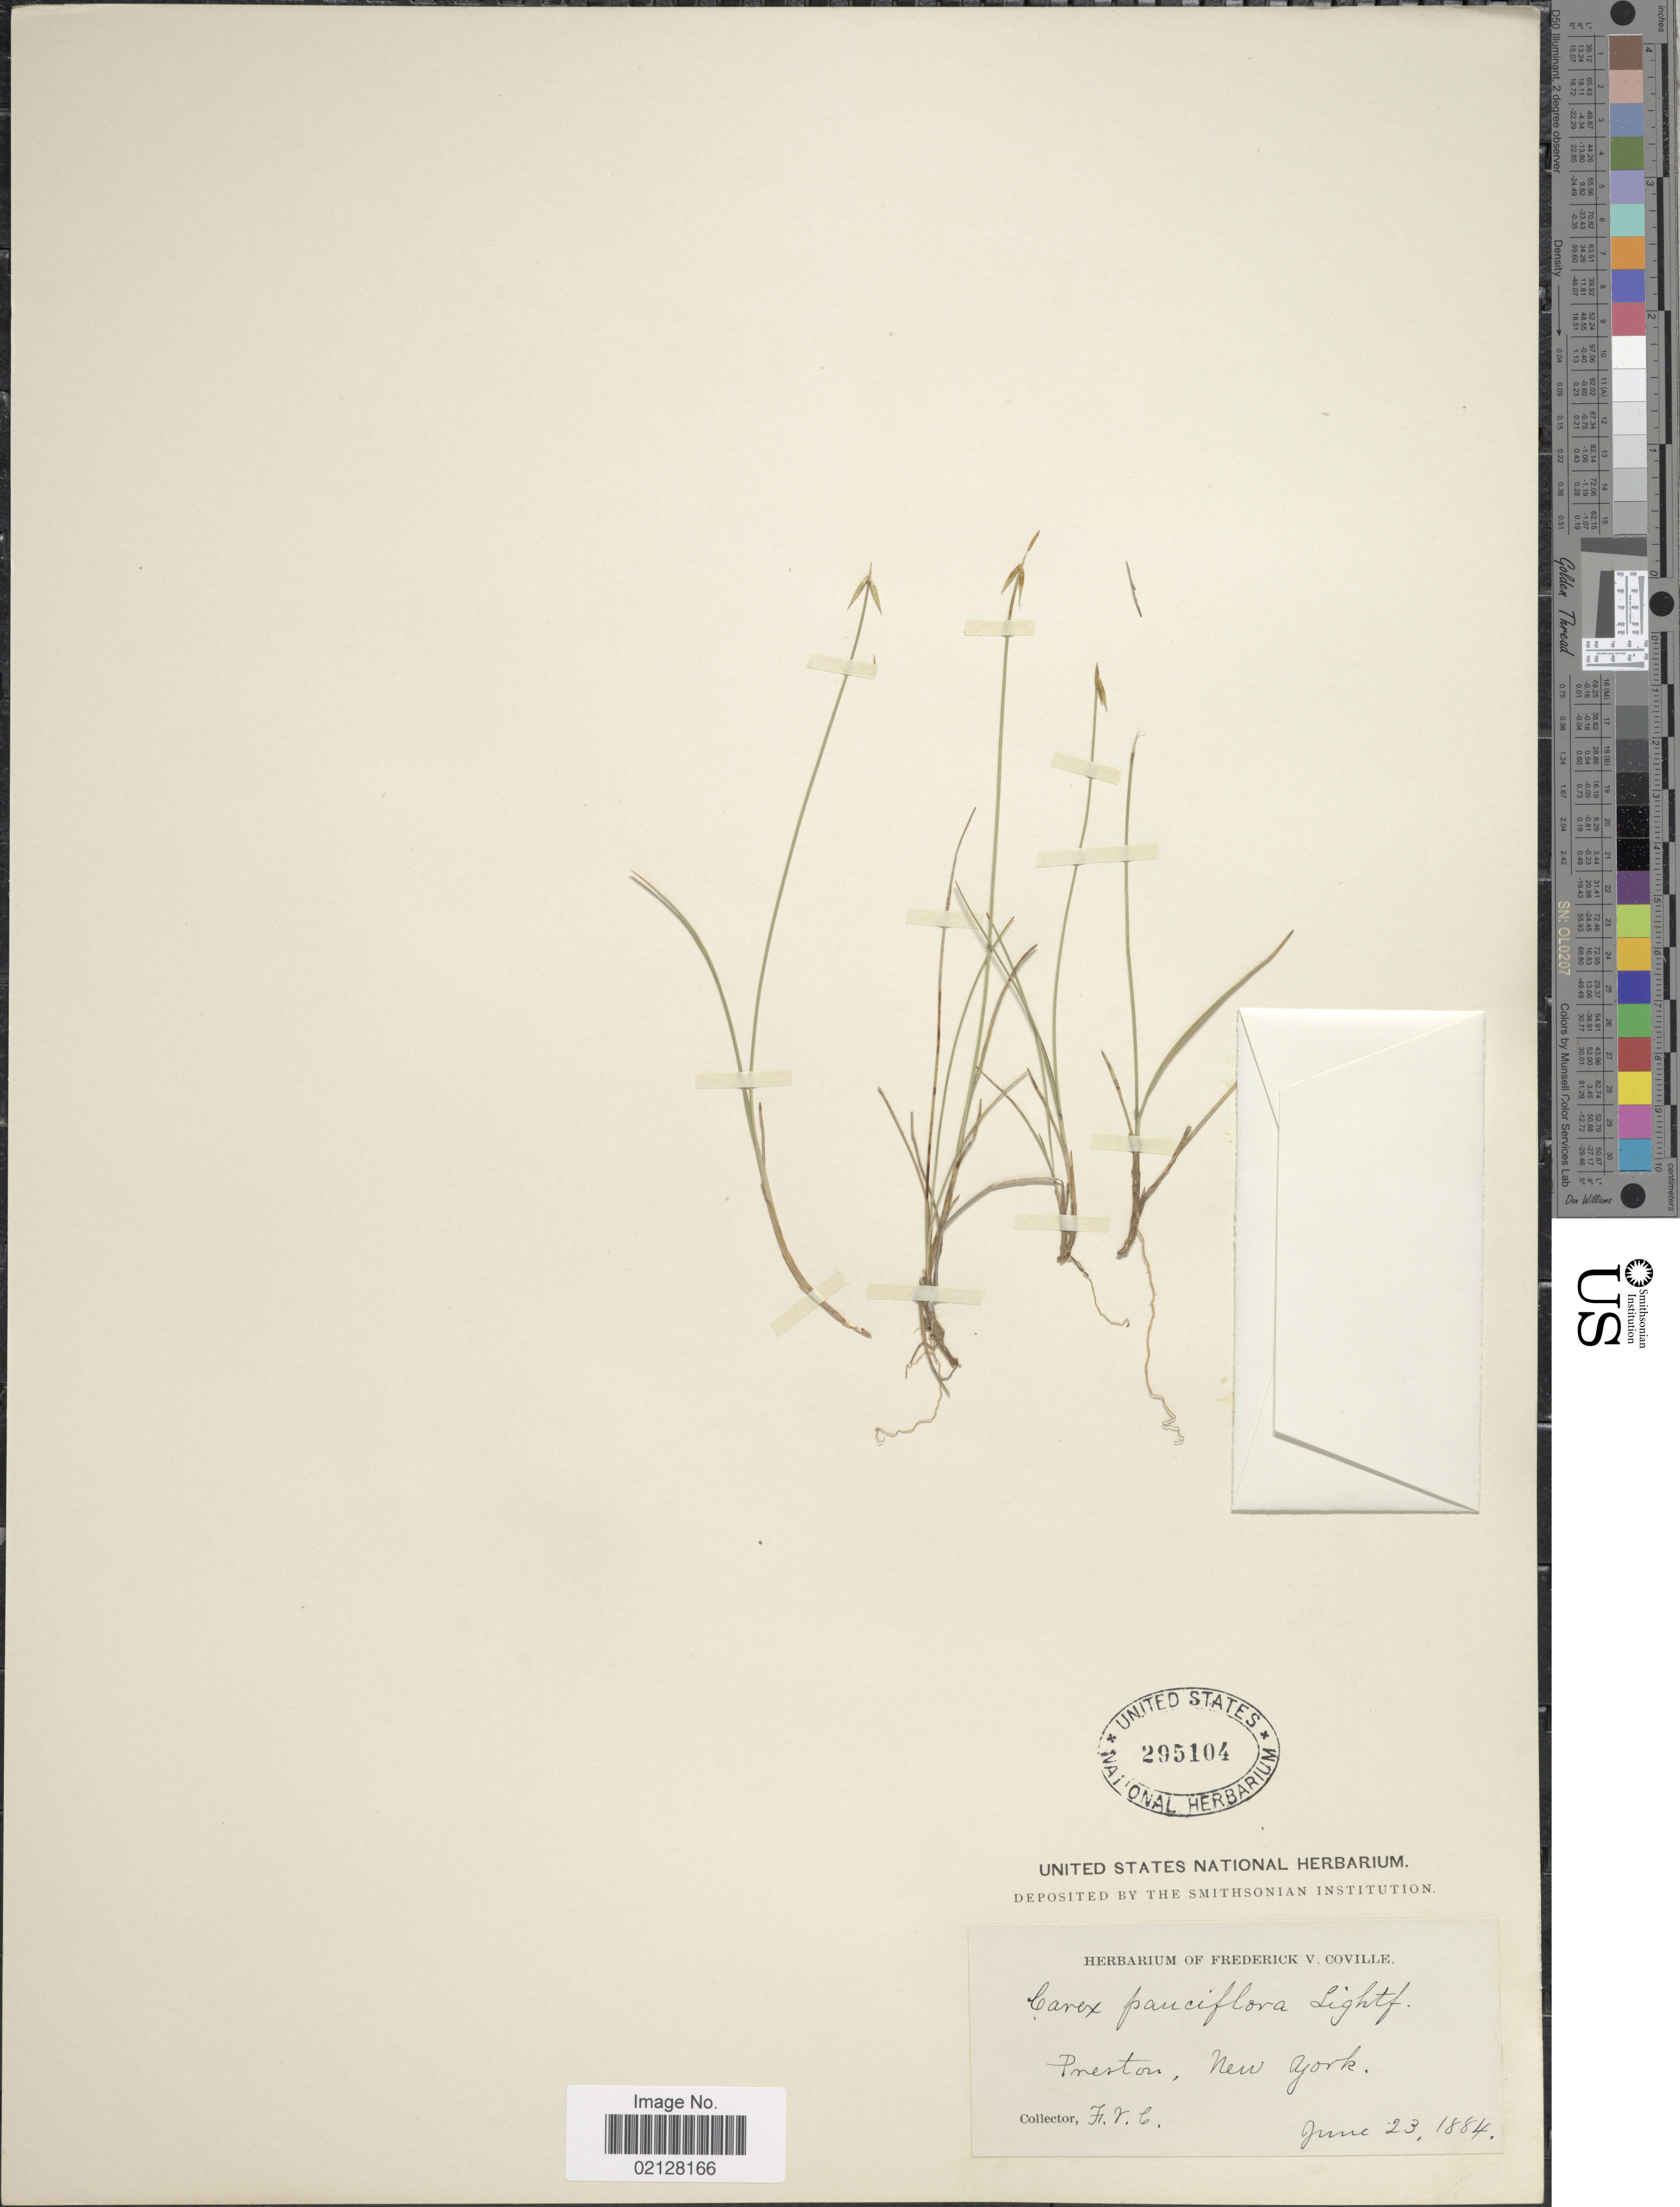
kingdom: Plantae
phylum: Tracheophyta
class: Liliopsida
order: Poales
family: Cyperaceae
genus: Carex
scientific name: Carex pauciflora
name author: Lightf.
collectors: F. V. Coville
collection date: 1884-06-23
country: United States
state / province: New York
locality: Preston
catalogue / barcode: US 295104